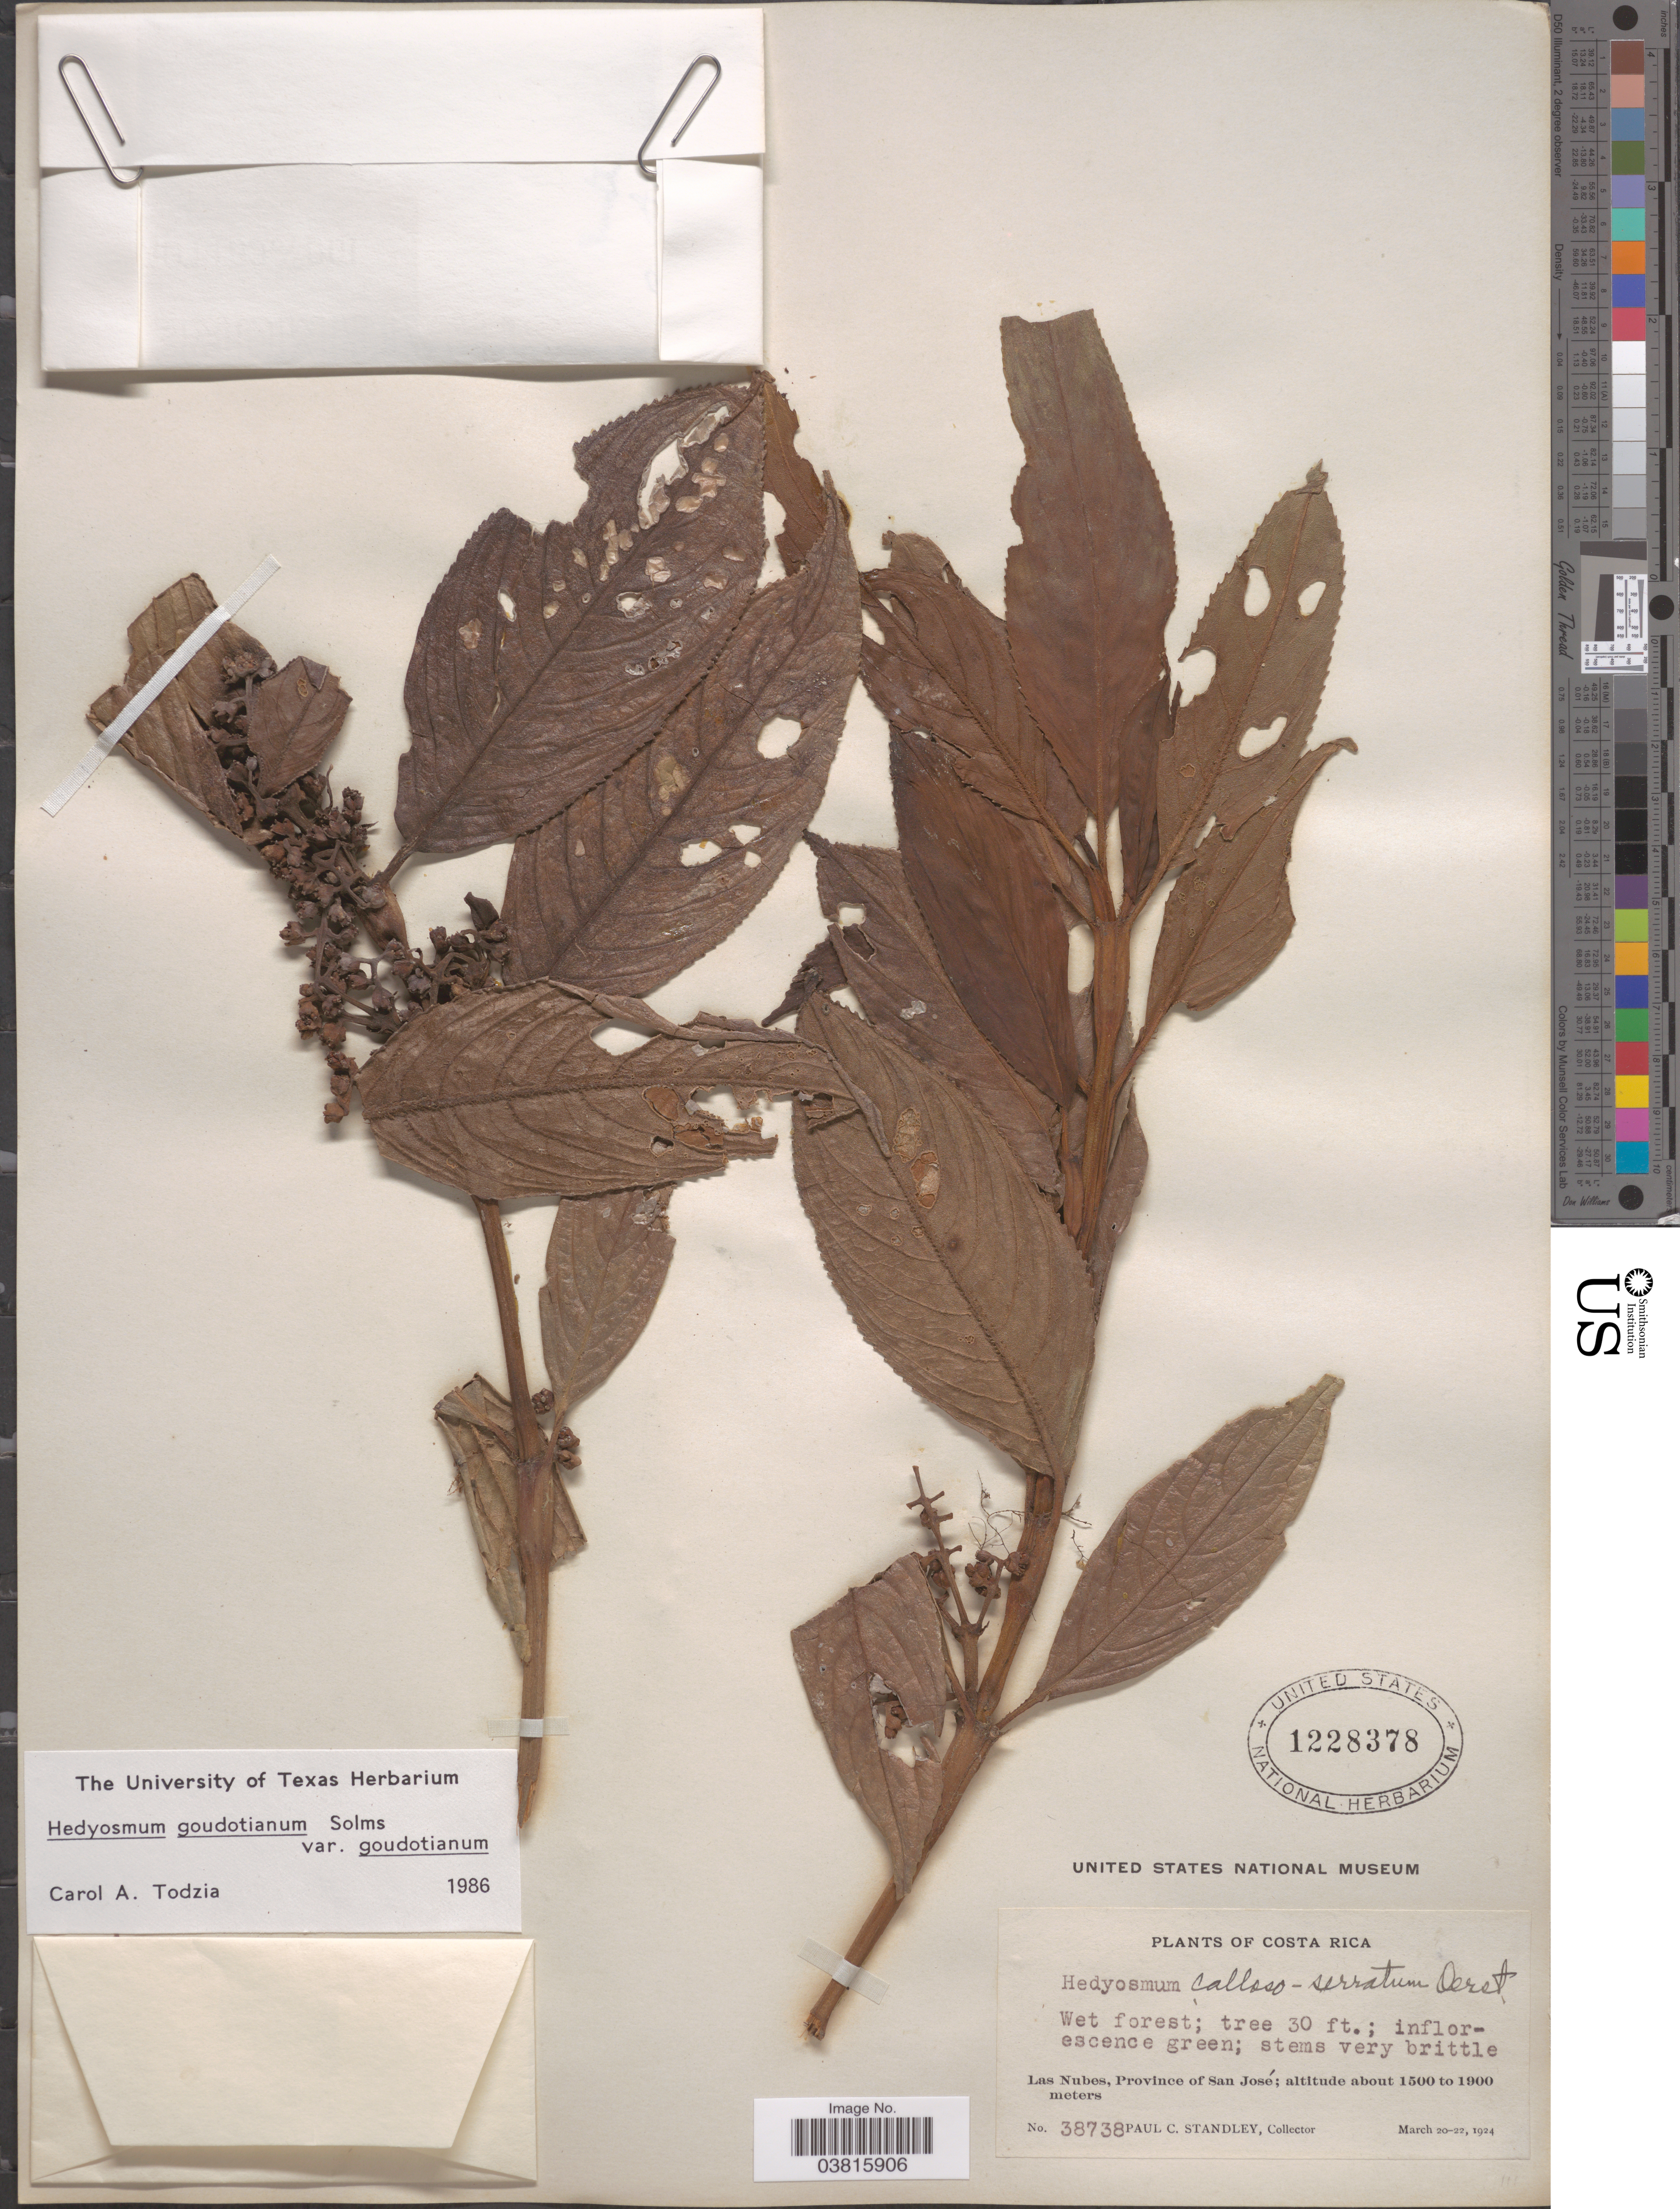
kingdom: Plantae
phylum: Tracheophyta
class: Magnoliopsida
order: Chloranthales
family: Chloranthaceae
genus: Hedyosmum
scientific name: Hedyosmum goudotianum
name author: Solms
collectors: P. C. Standley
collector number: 38738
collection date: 1924-03-20/1924-03-22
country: Costa Rica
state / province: San José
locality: Las Nubes.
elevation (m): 1500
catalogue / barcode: US 1228378